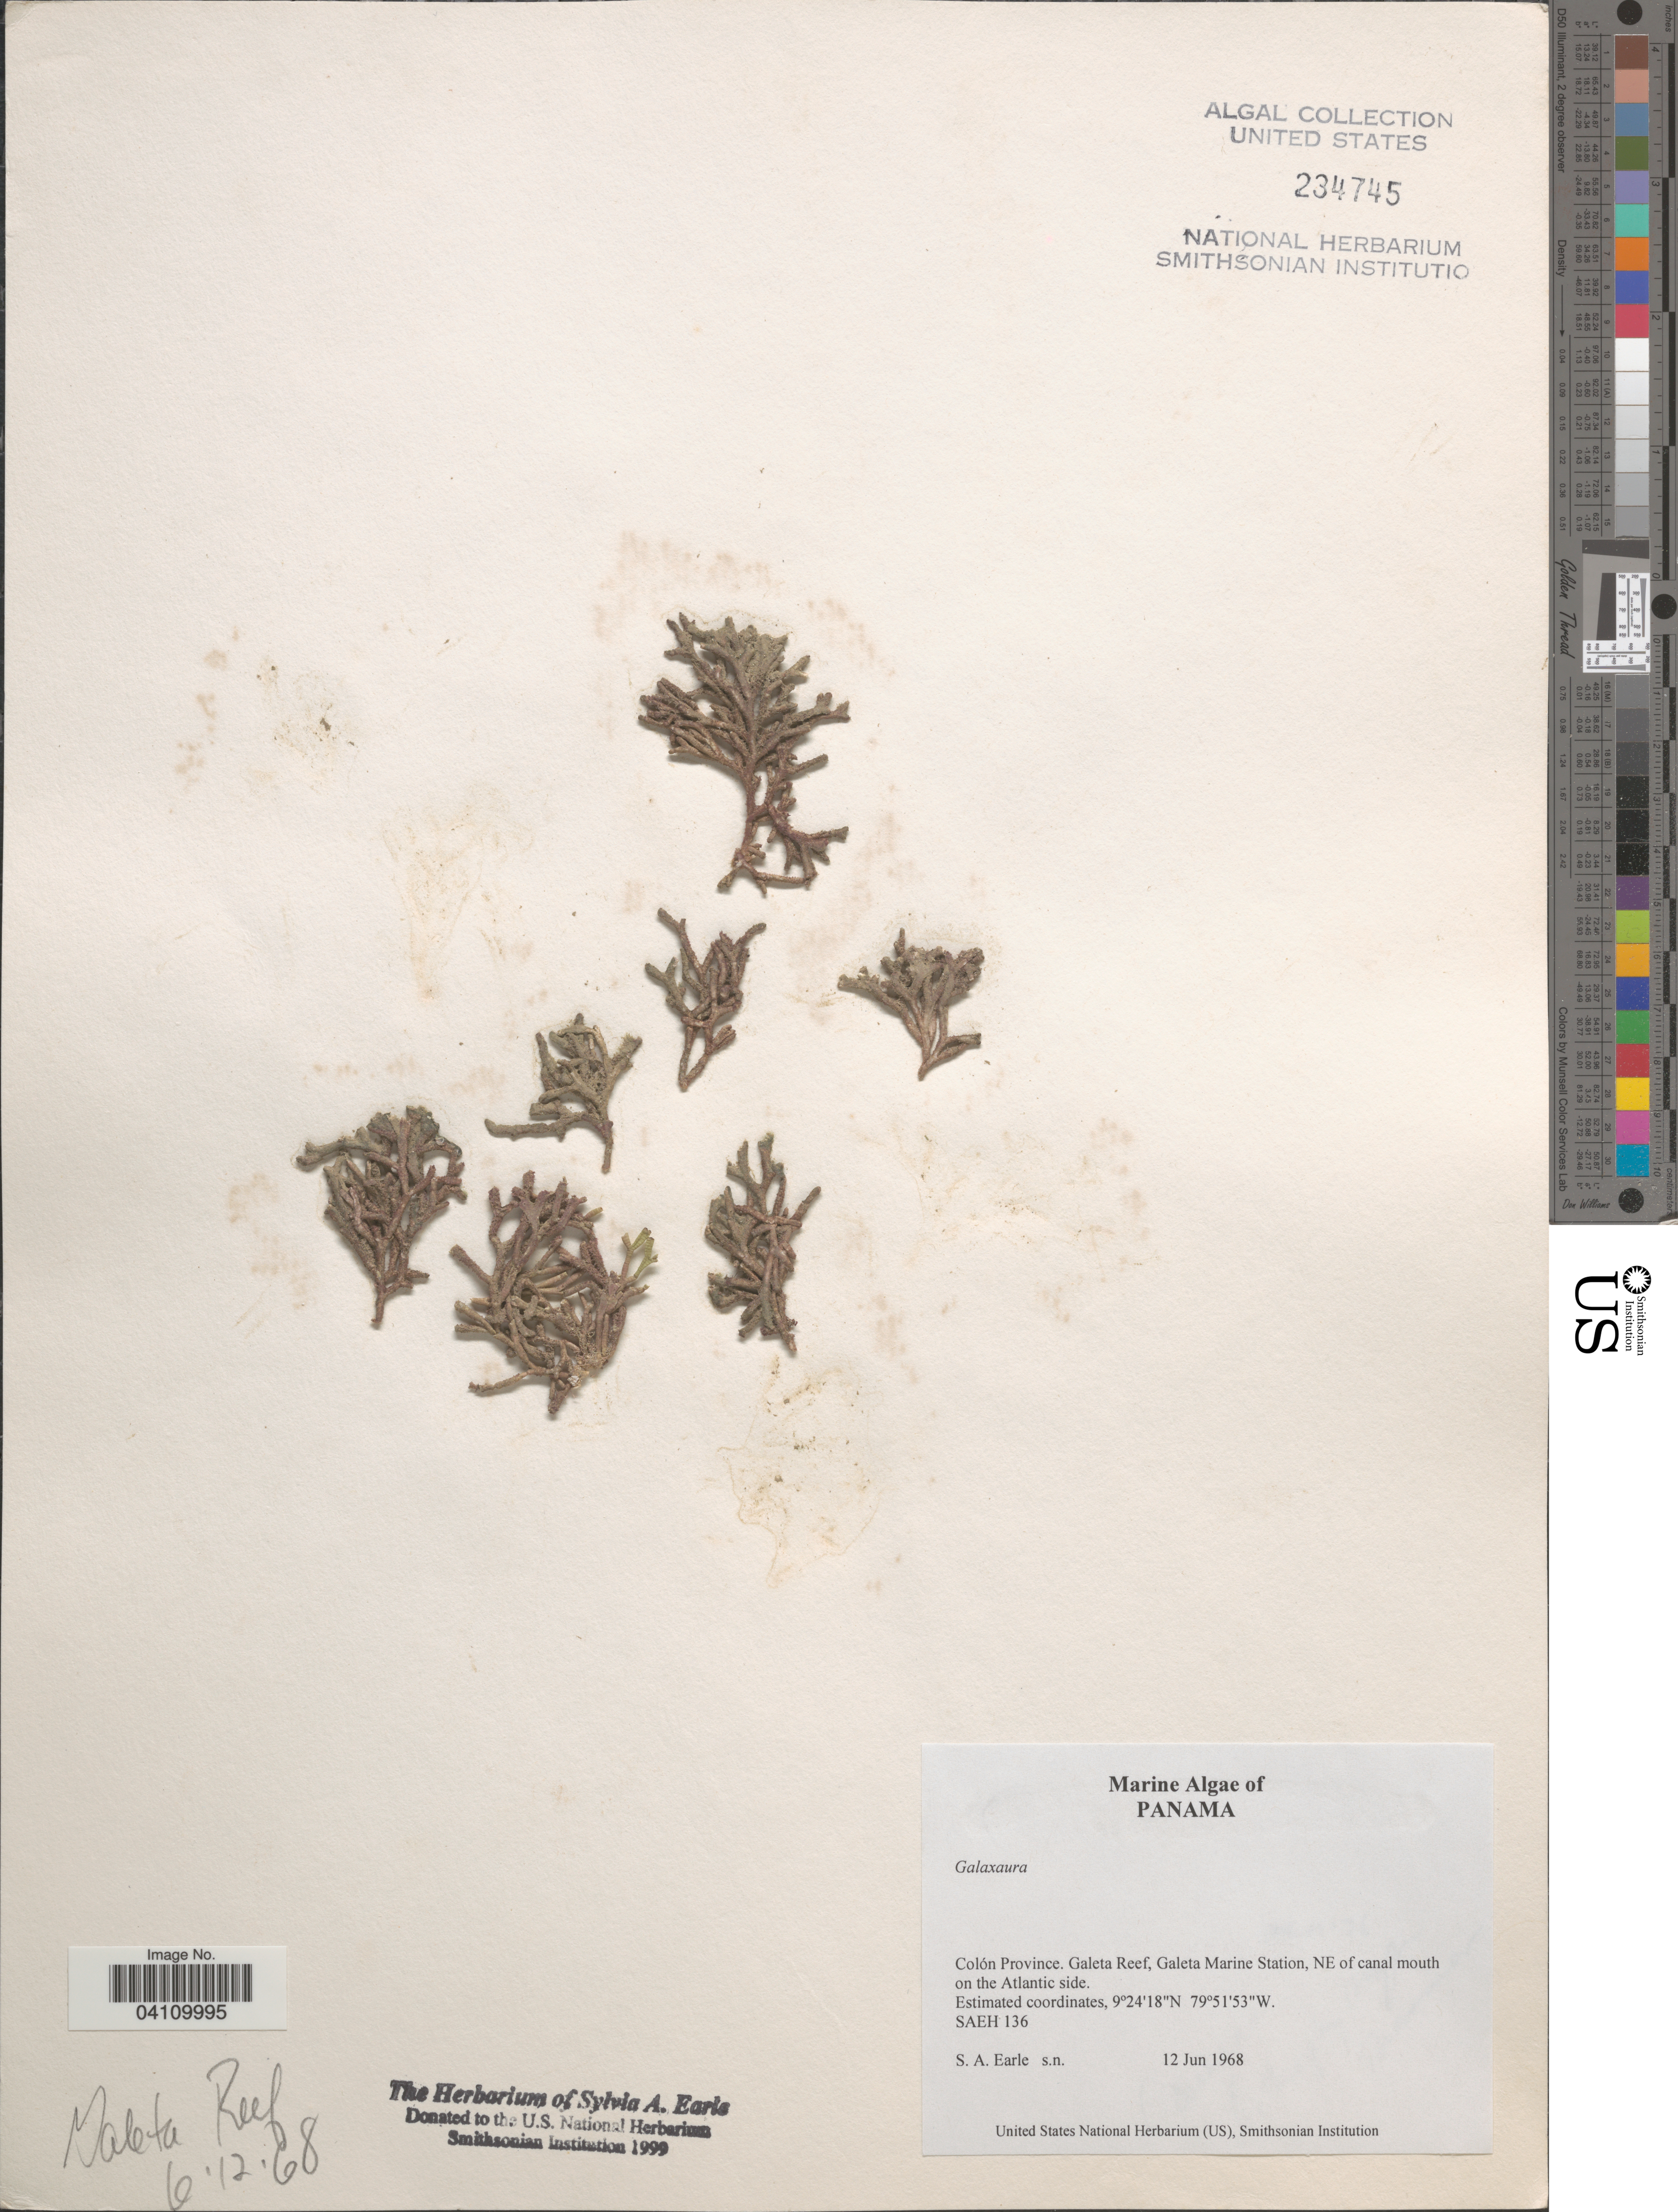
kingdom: Plantae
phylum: Rhodophyta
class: Florideophyceae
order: Nemaliales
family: Galaxauraceae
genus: Galaxaura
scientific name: Galaxaura sp.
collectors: S. A. Earle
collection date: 1968-06-12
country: Panama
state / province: Colón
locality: Galeta Reef, Galeta Marine Station, NE of canal mouth on the Atlantic side.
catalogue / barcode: US 234745